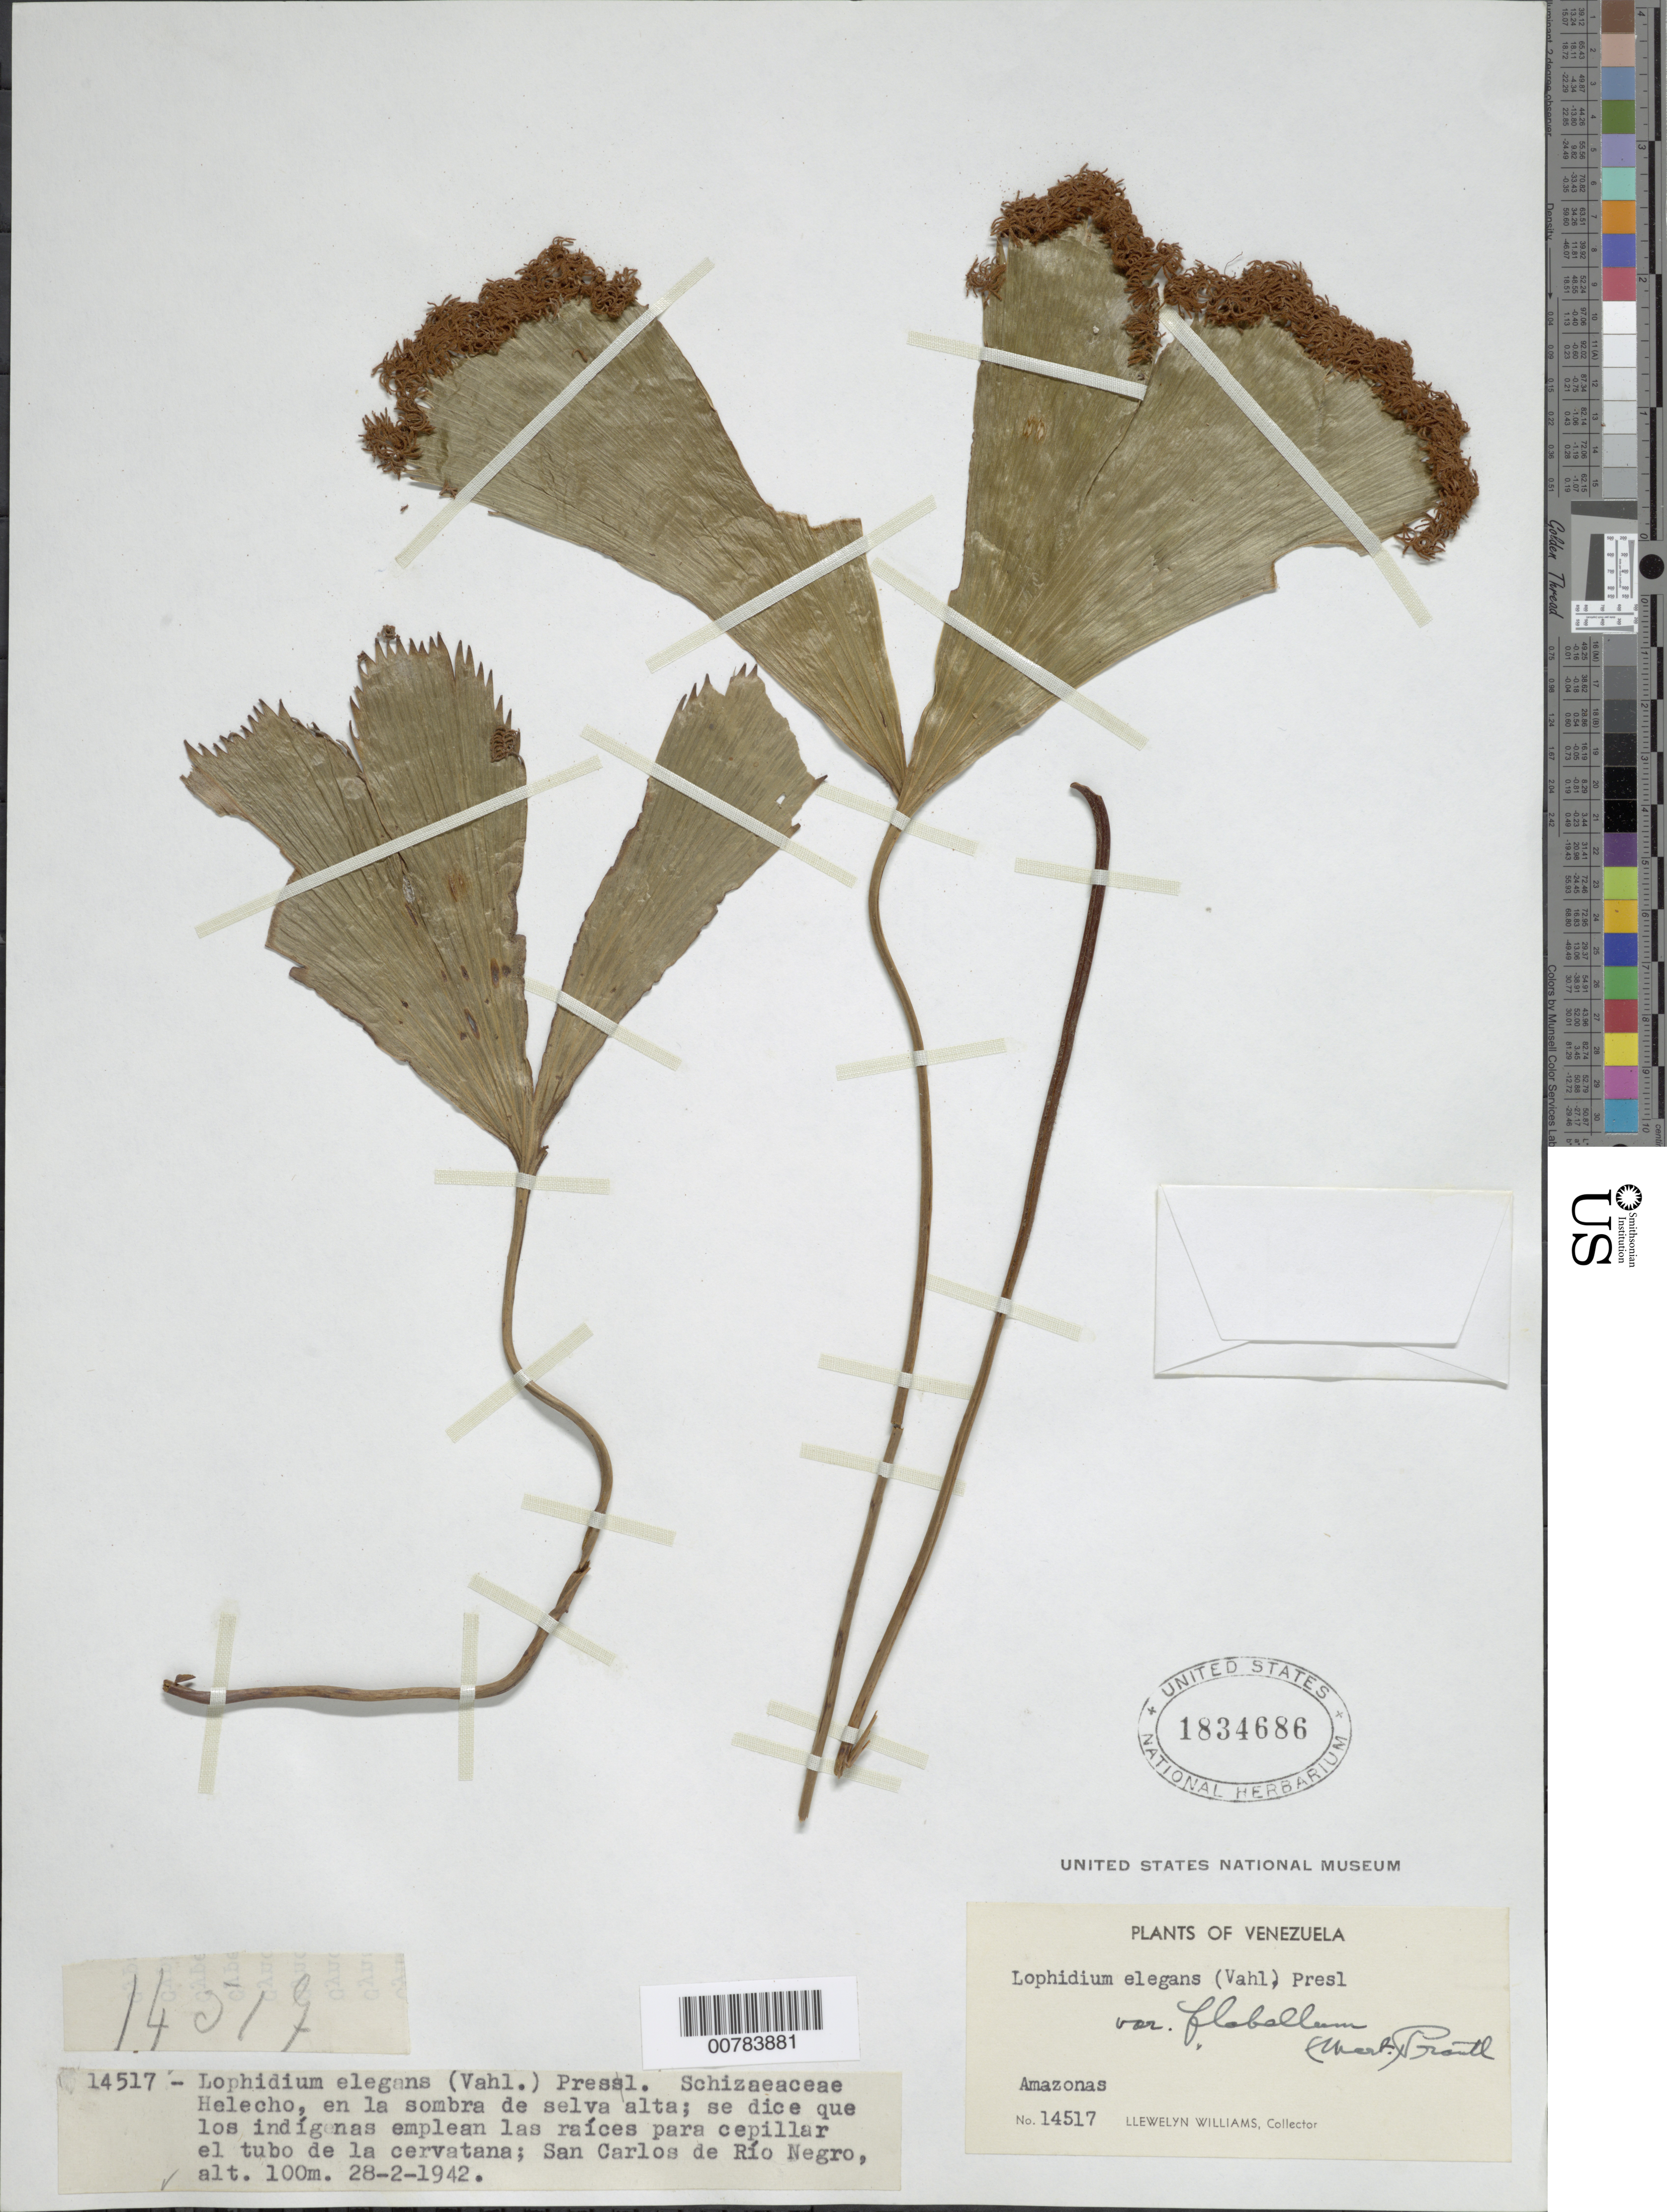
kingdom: Plantae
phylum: Tracheophyta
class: Polypodiopsida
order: Schizaeales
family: Schizaeaceae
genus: Schizaea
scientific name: Schizaea elegans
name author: (Vahl) Sw.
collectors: Ll. Williams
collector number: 14517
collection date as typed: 28-Feb-42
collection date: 1942-02-28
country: Venezuela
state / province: Amazonas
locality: San Carlos de Río Negro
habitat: Sombra de selva alto;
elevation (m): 100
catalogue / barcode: US 1834686